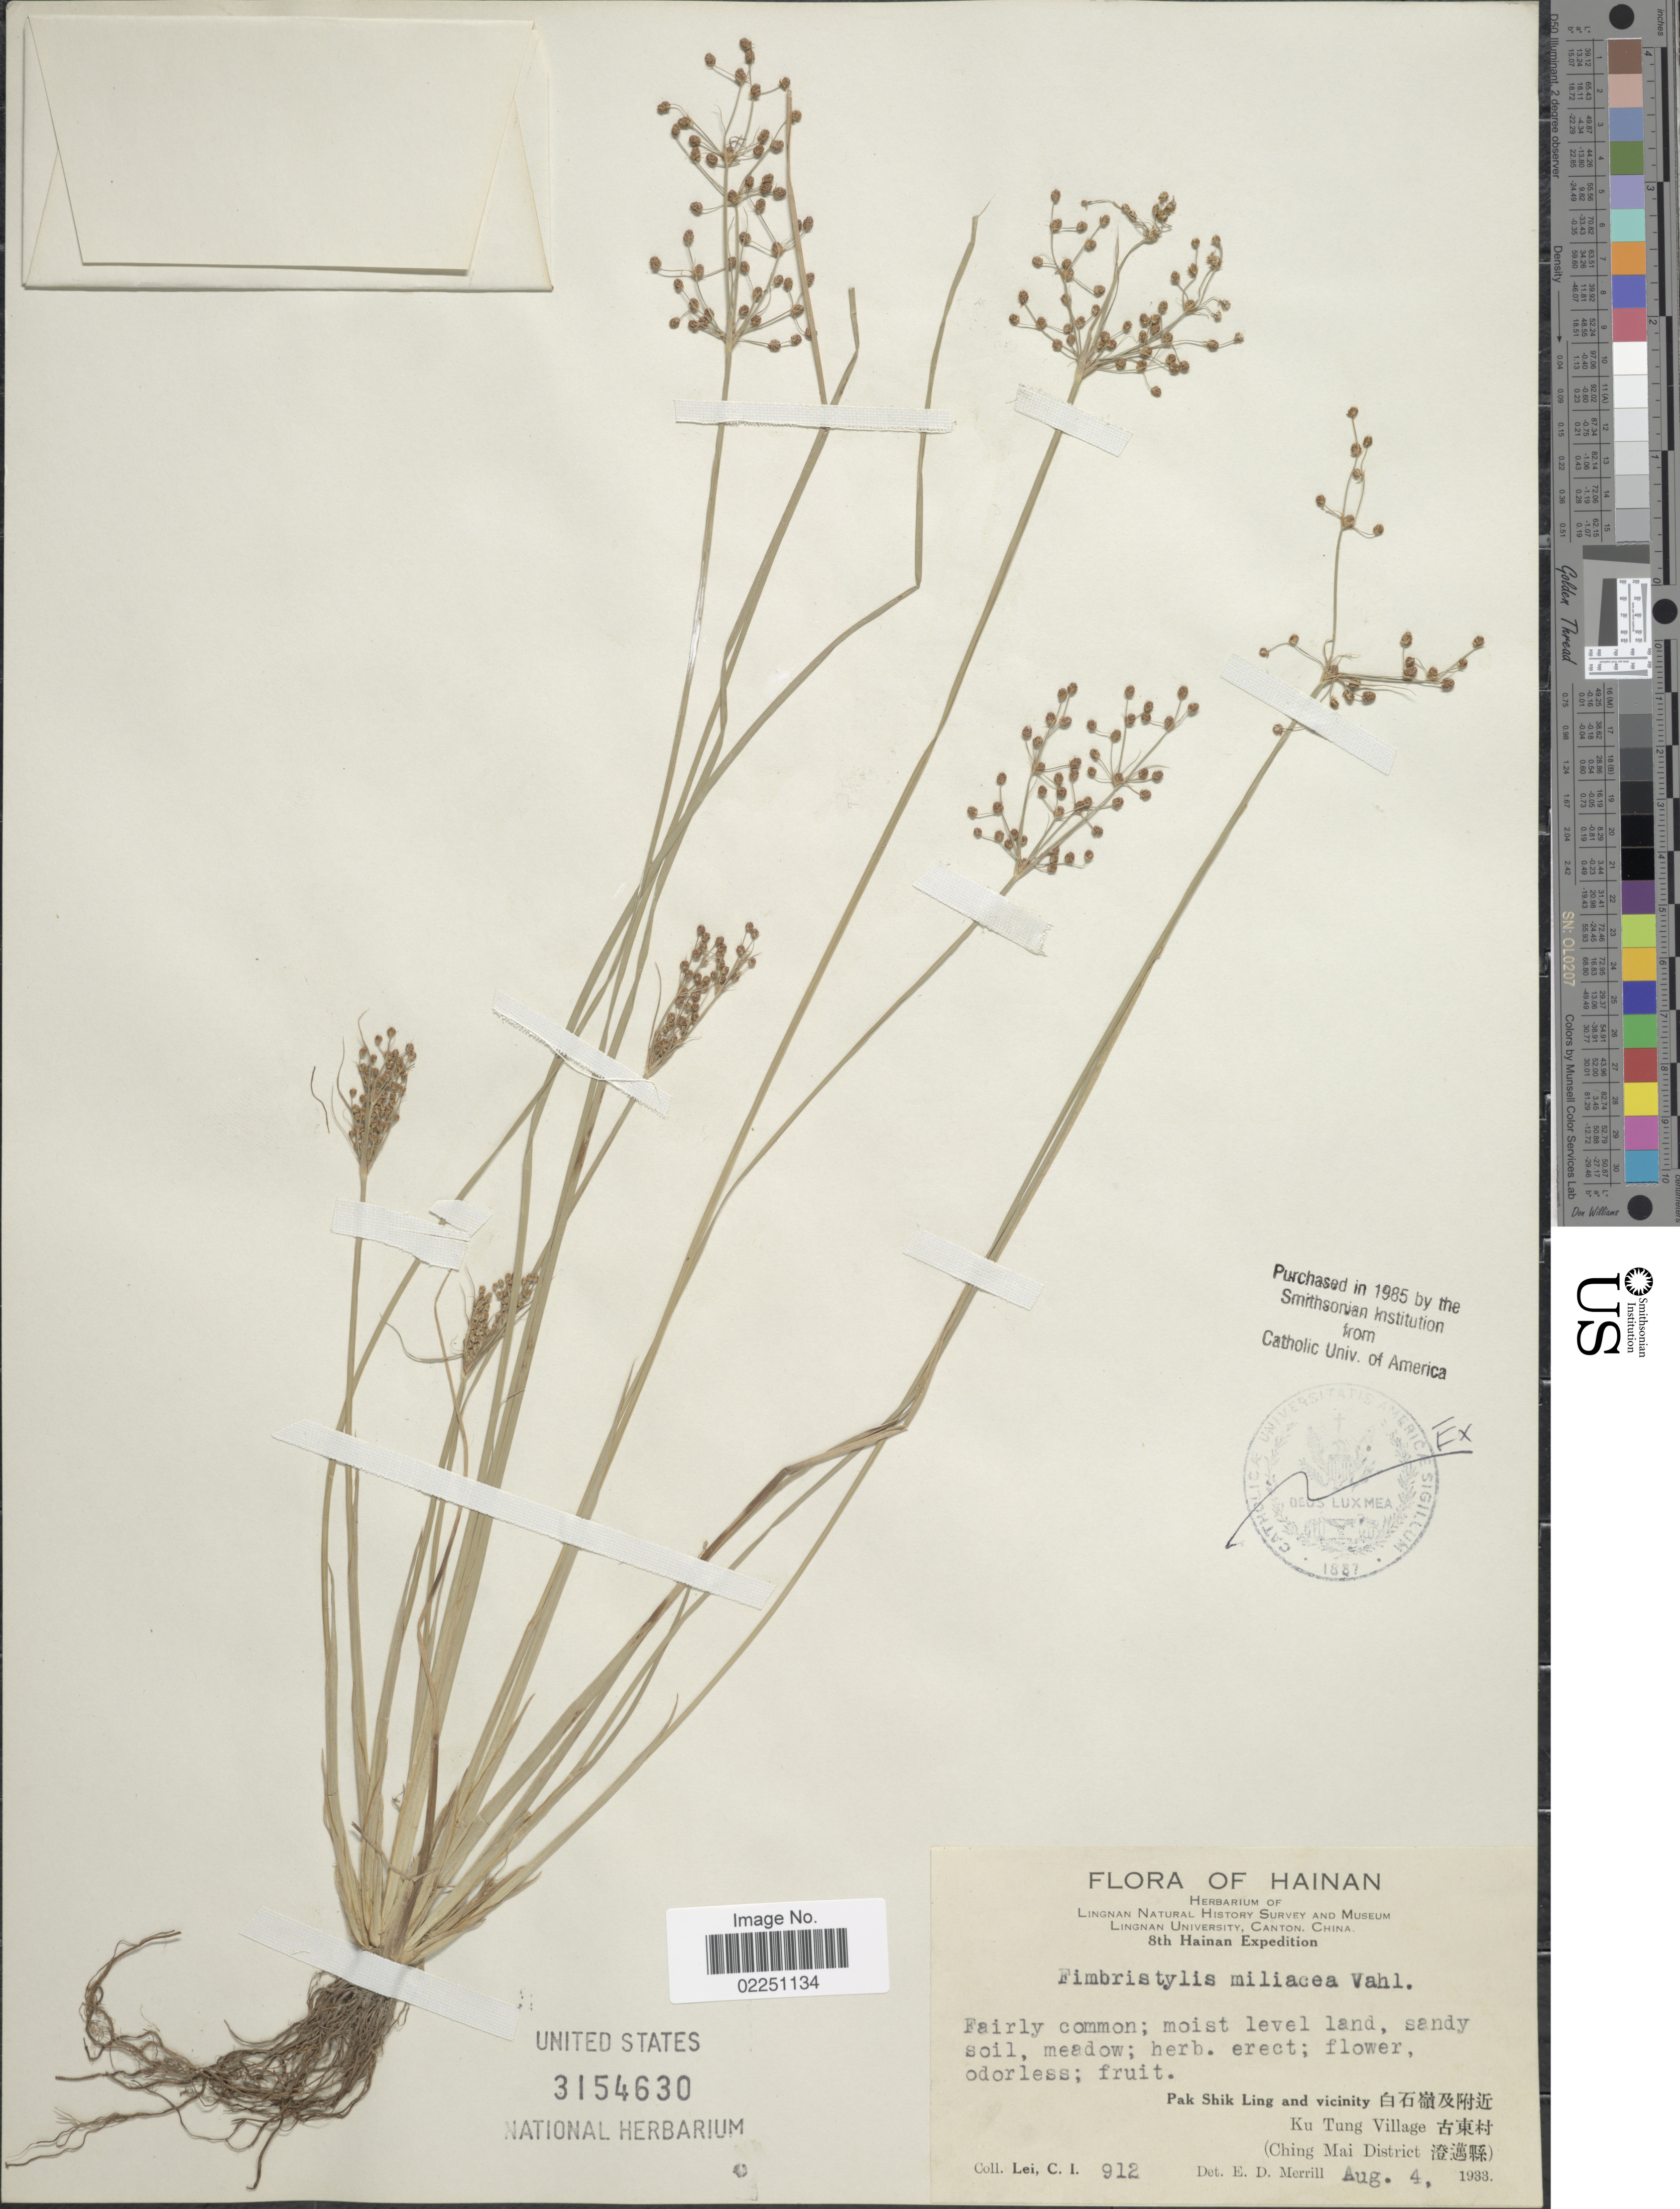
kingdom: Plantae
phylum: Tracheophyta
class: Liliopsida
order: Poales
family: Cyperaceae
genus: Fimbristylis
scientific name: Fimbristylis littoralis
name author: Gaudich.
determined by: Strong, M. T., (US), Smithsonian Institution - National Museum of Natural History (UNITED STATES)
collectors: C. I. Lei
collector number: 912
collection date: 1933-08-04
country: China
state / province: Hainan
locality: Pak Shik Ling and vicinity. Ku Tung Village. (Ching Mai District)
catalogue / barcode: US 3154630